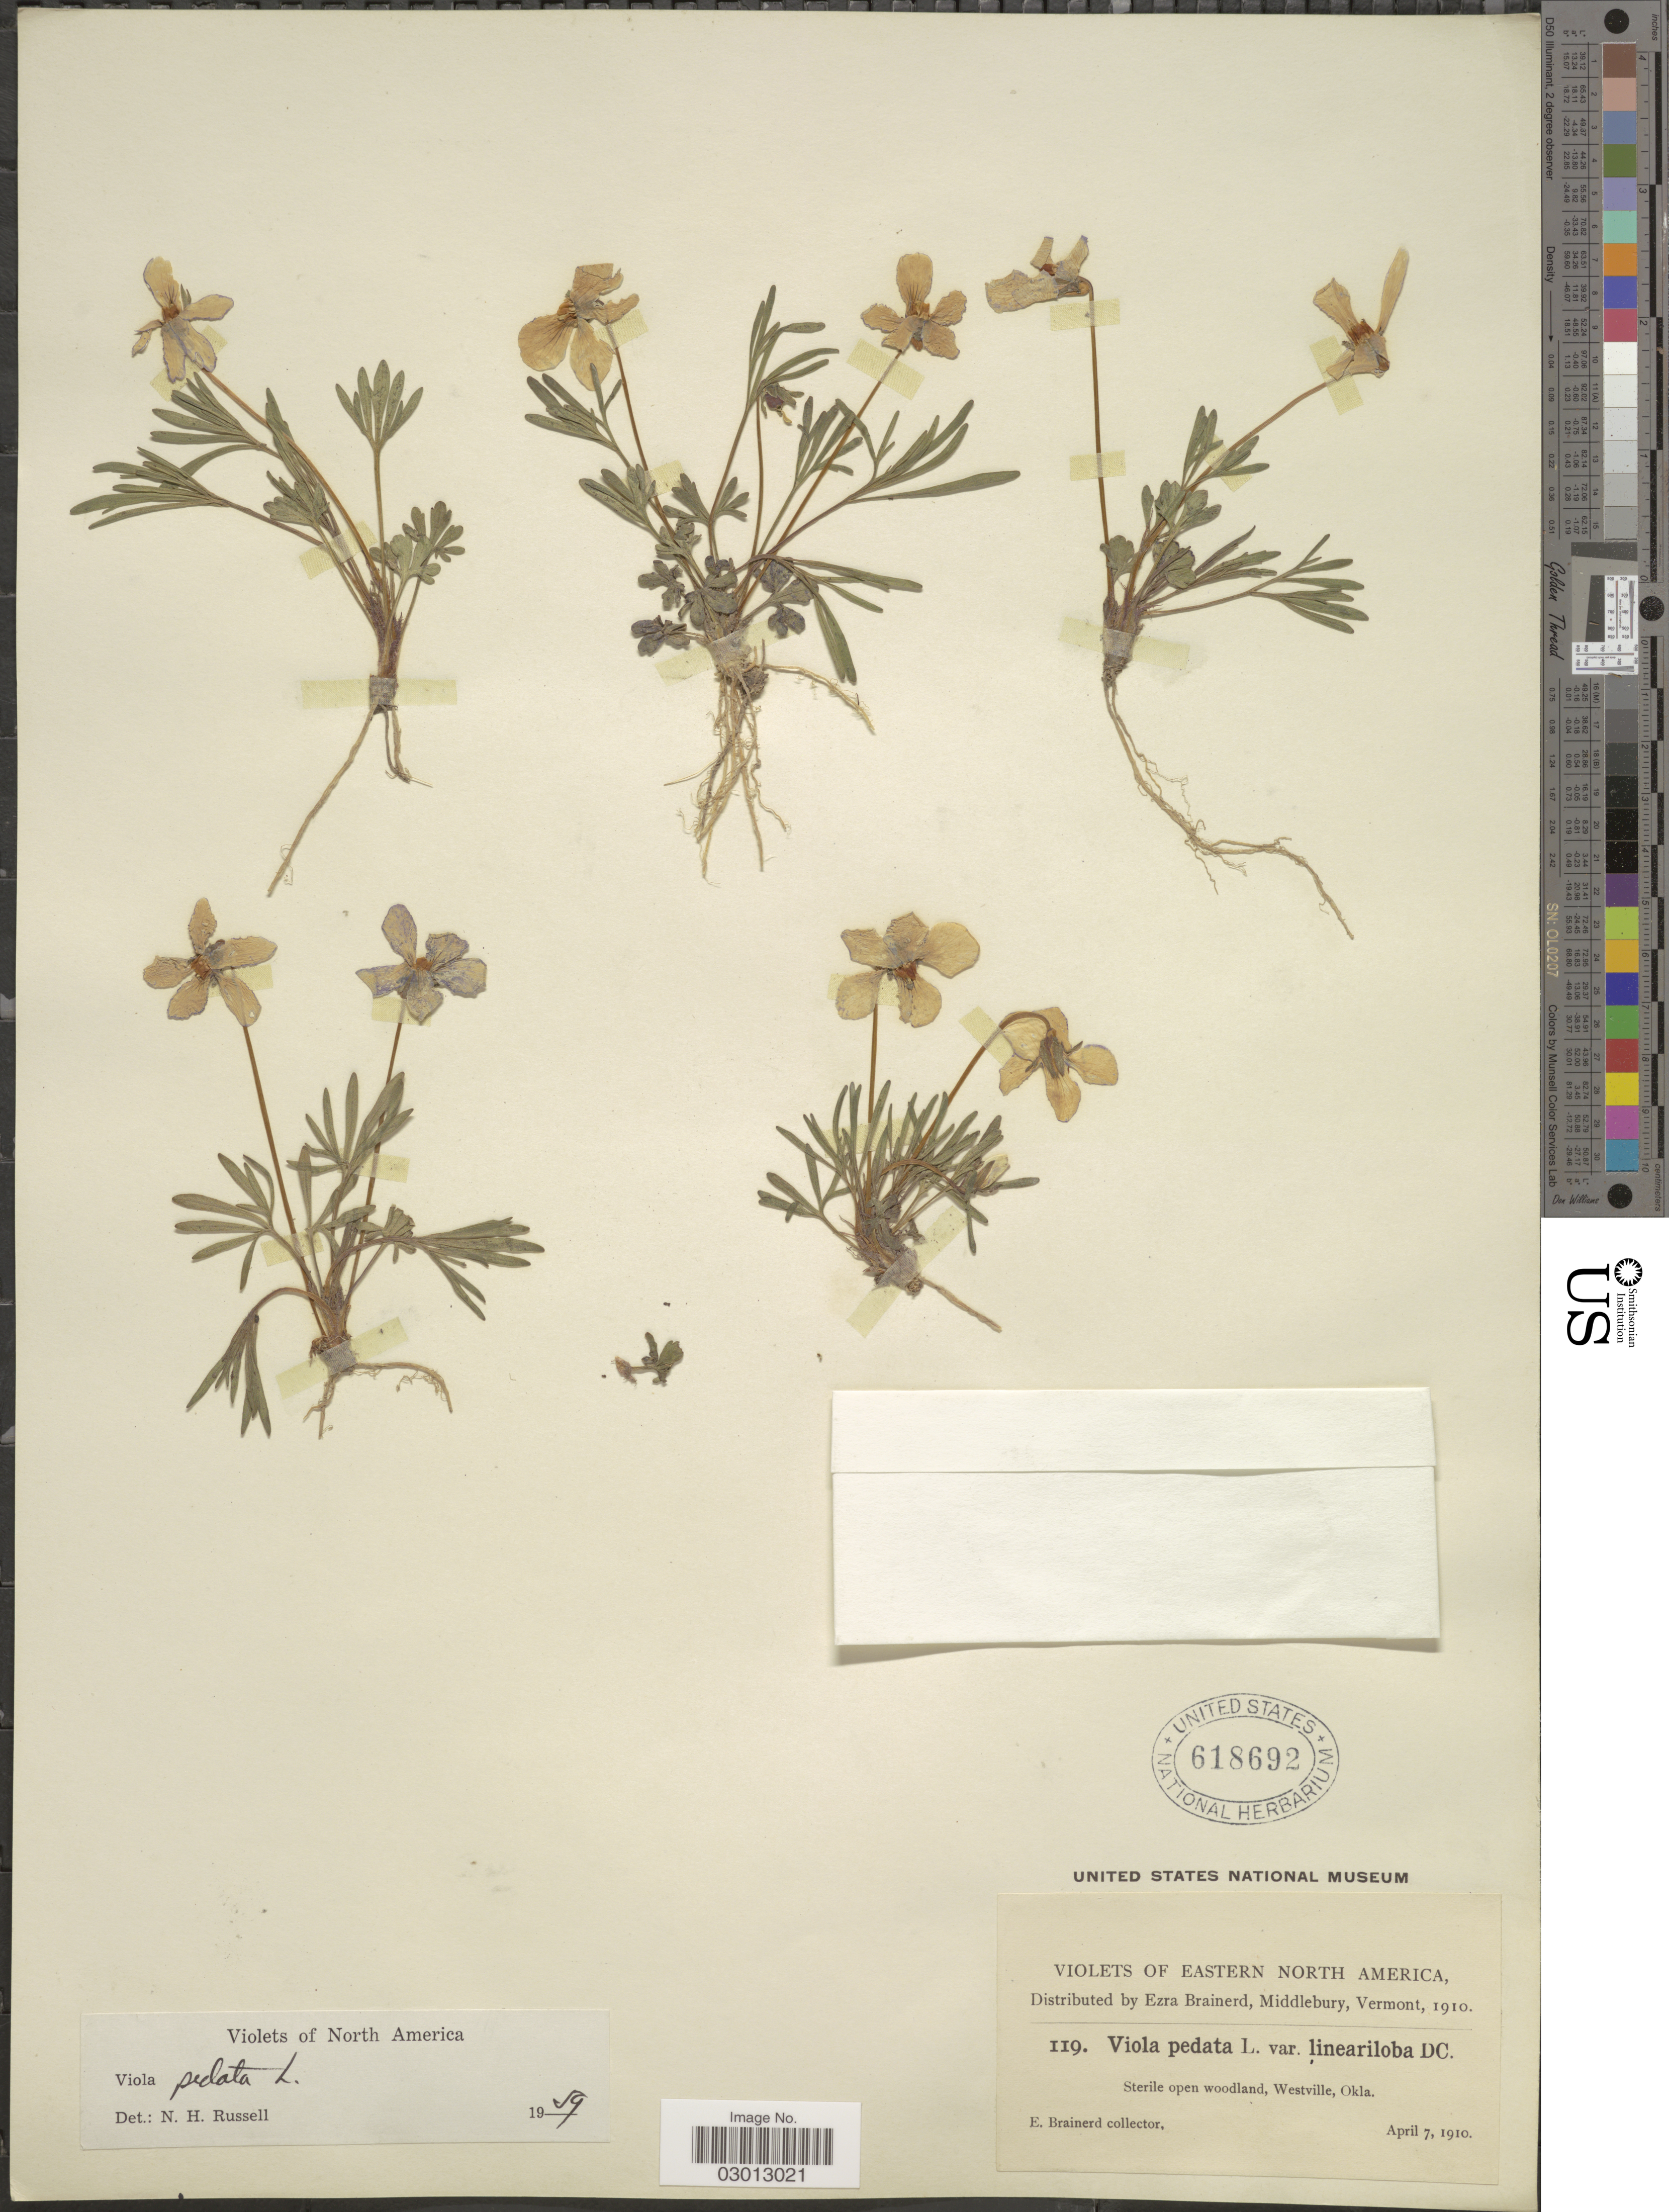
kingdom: Plantae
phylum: Tracheophyta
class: Magnoliopsida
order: Malpighiales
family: Violaceae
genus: Viola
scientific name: Viola pedata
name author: L.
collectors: E. Brainerd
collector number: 119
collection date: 1910-04-07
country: United States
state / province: Oklahoma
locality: Sterile open woodland, Westville, Okla. Eastern North America.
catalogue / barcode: US 618692